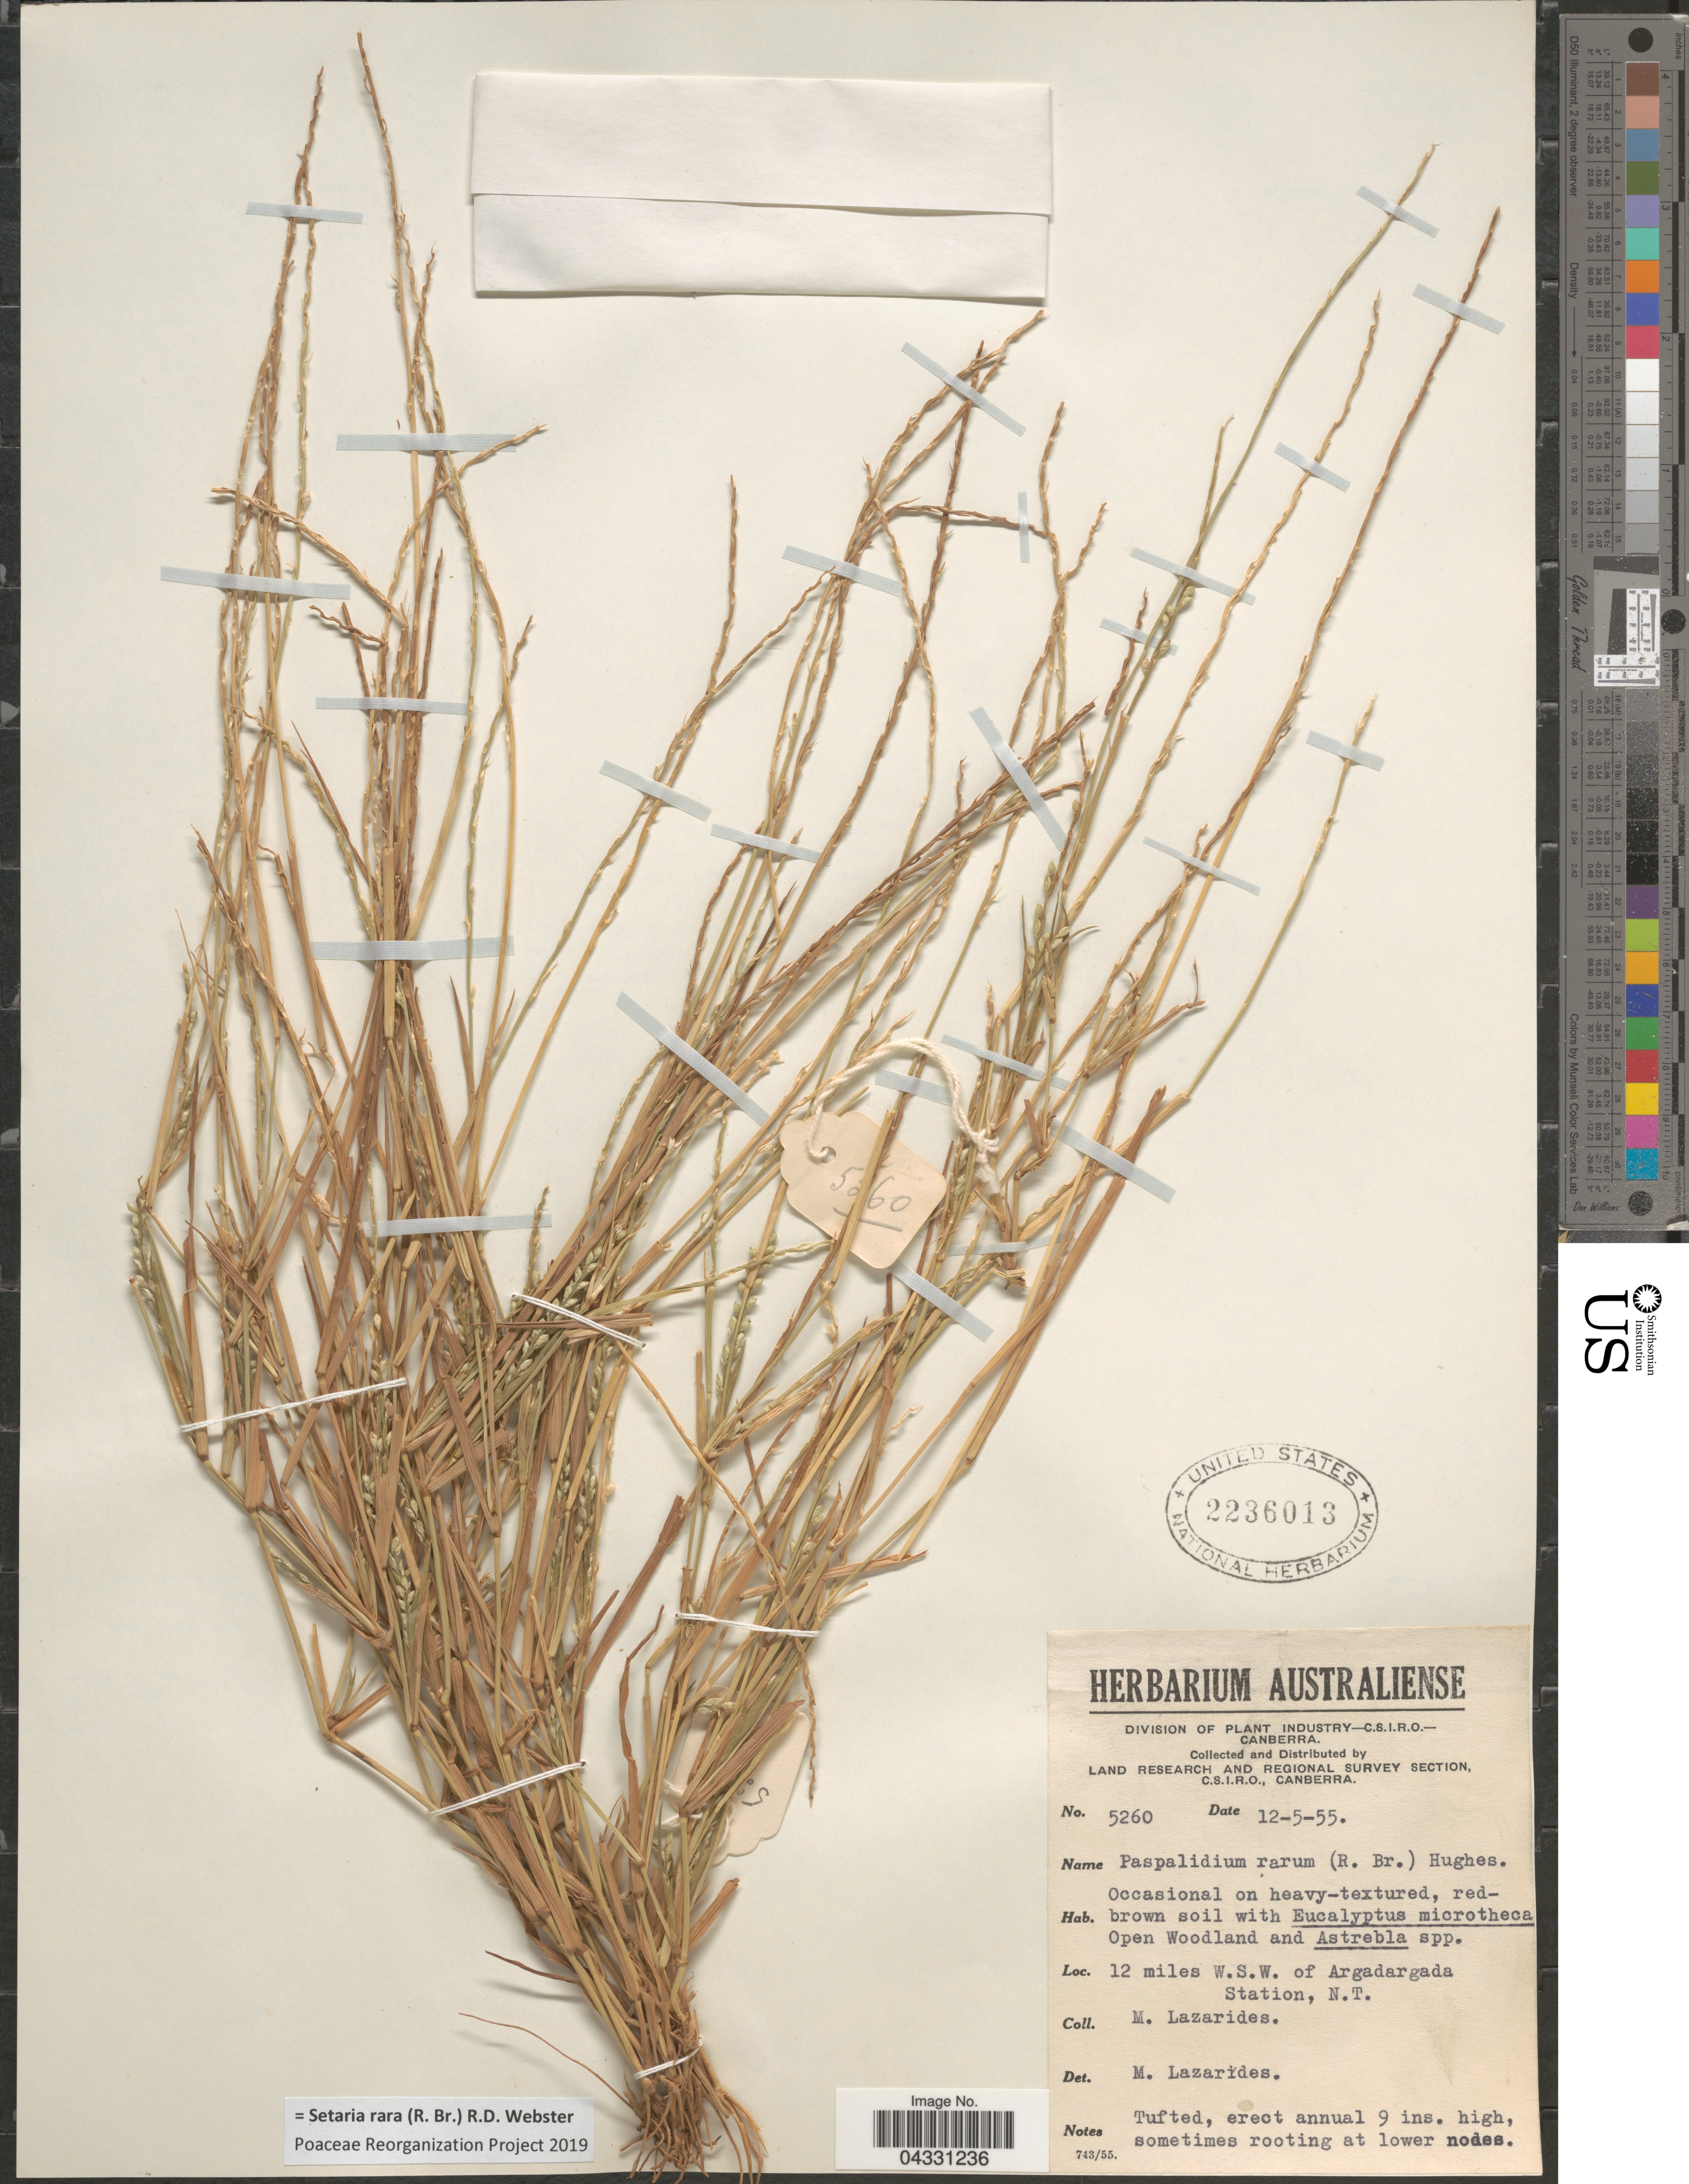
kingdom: Plantae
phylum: Tracheophyta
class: Liliopsida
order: Poales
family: Poaceae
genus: Setaria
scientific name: Setaria rara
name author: (R. Br.) R.D. Webster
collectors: M. Lazarides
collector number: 5260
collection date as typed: Transcribed d/m/y: 12/5/55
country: Australia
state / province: Northern Territory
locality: Land Research and Regional Survey Section. 12 miles W.S.W. of Argadargada Station.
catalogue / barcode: US 2236013